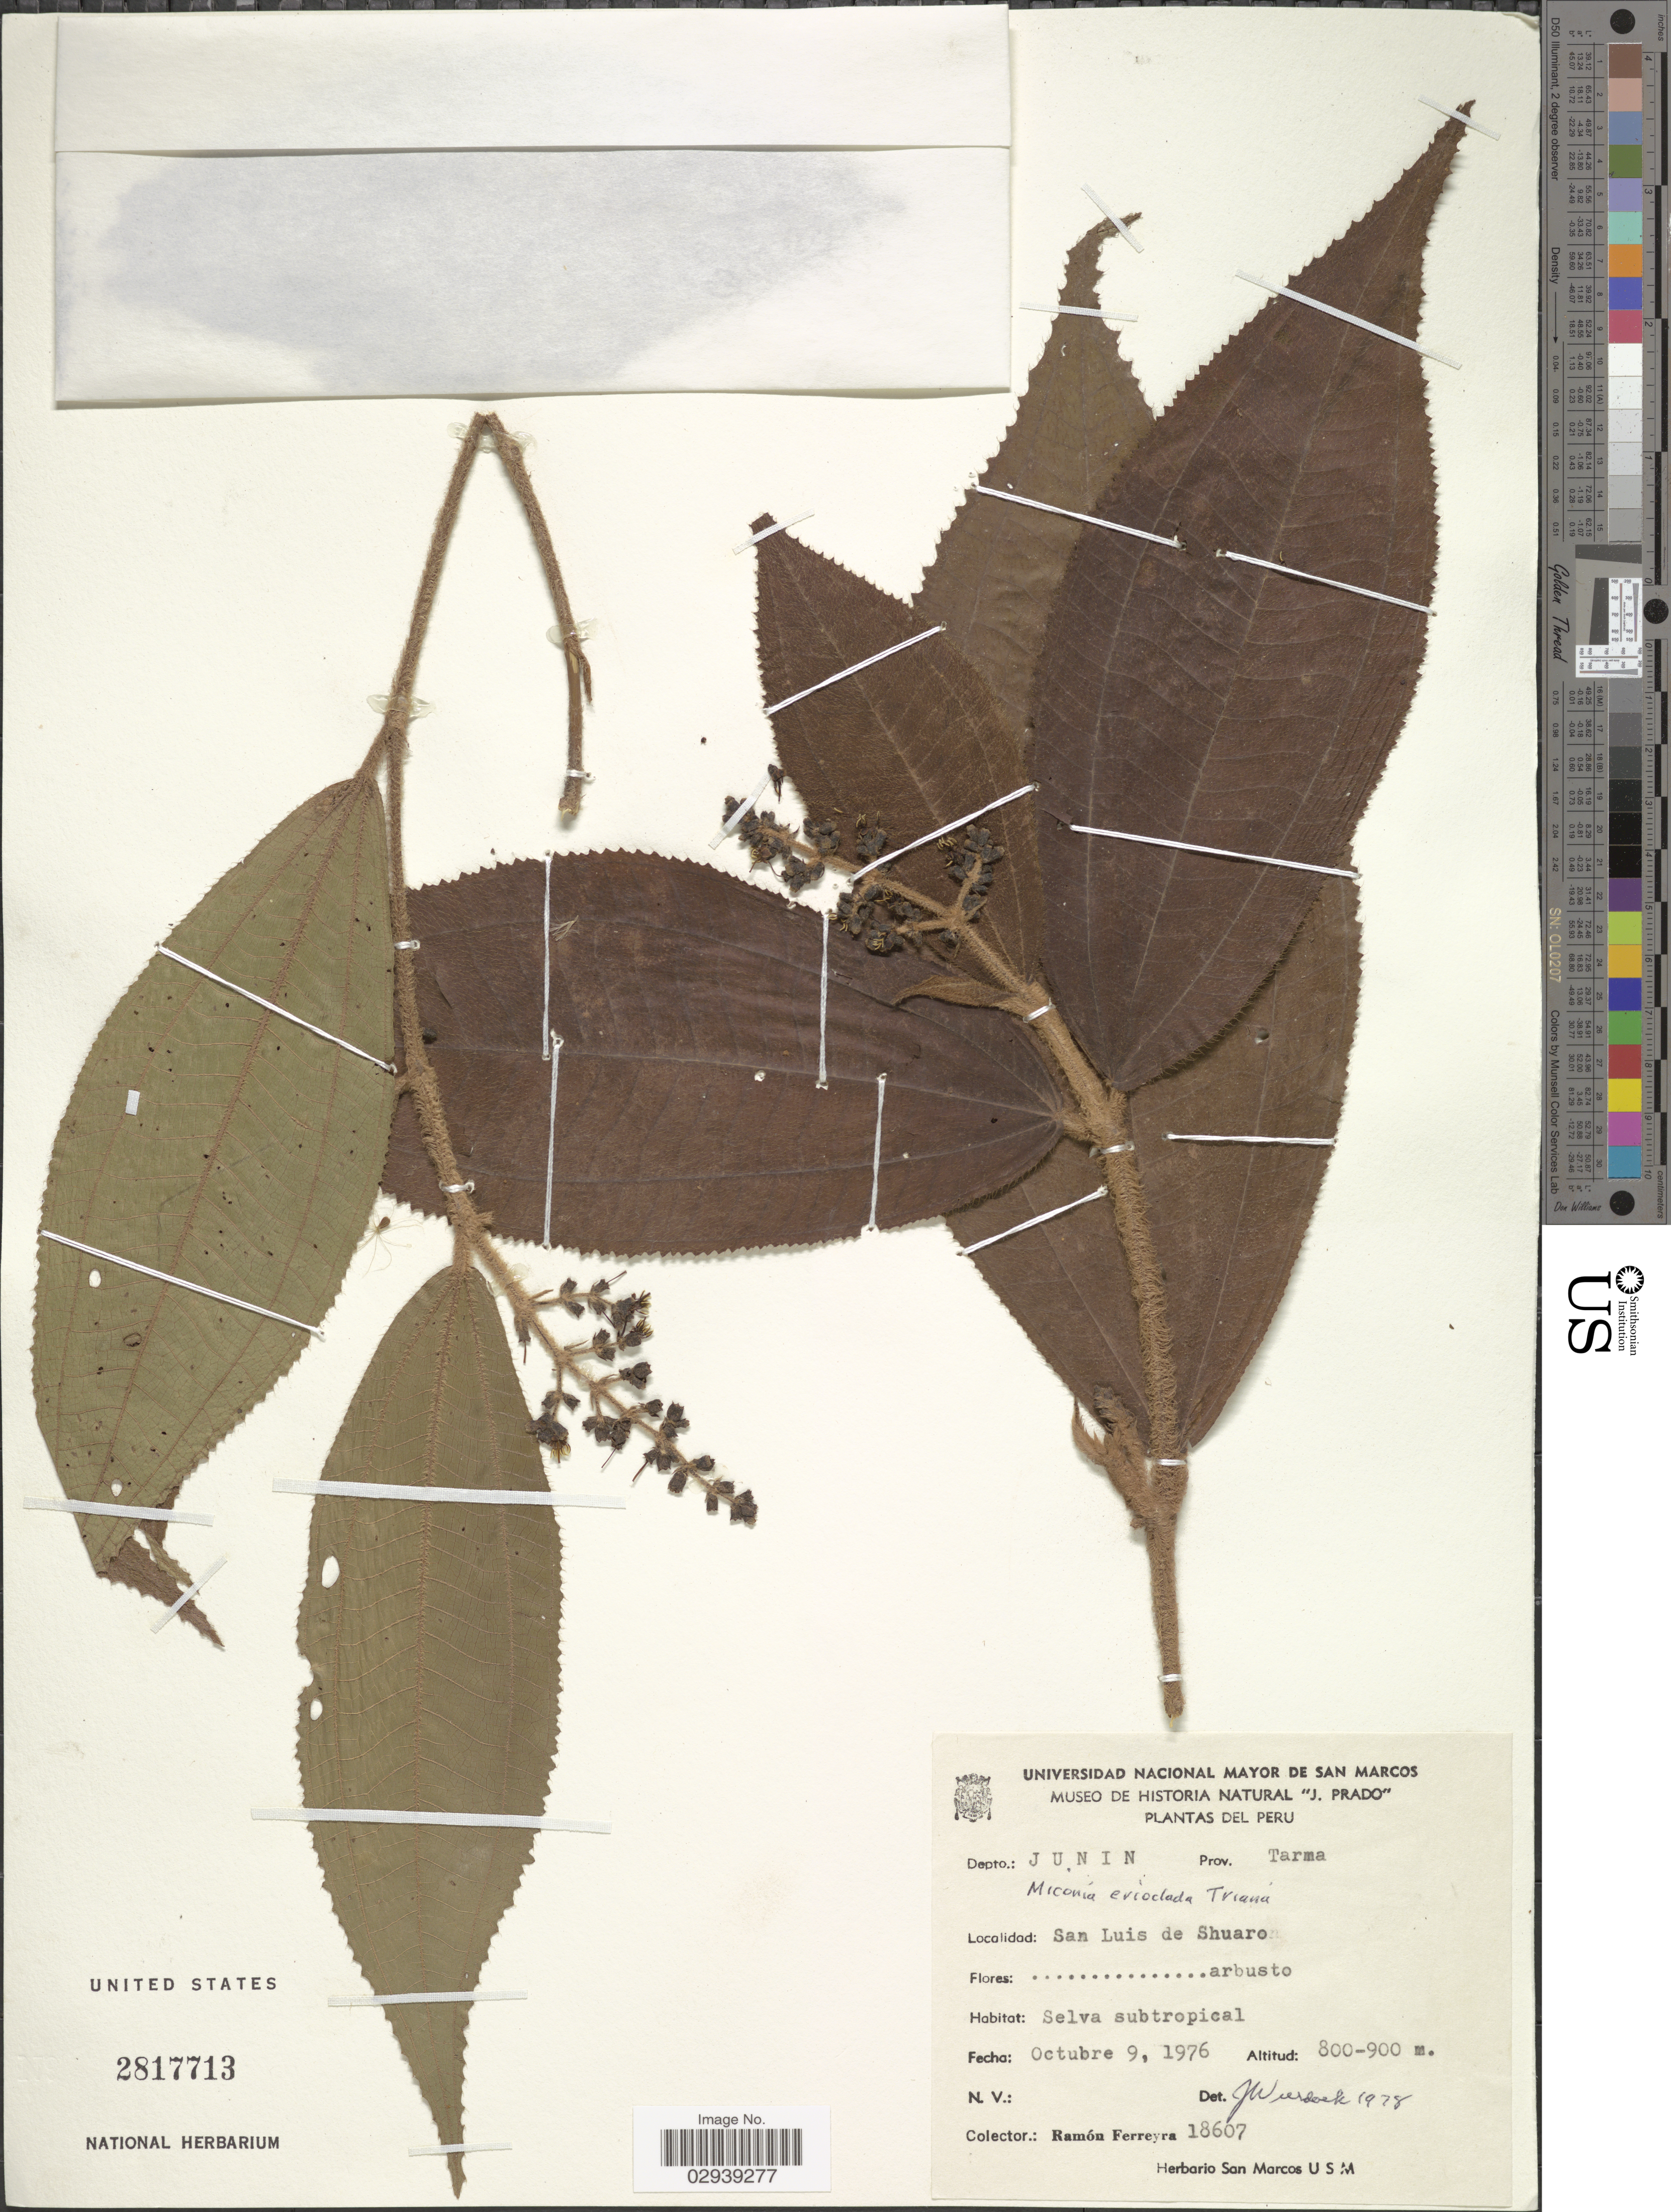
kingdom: Plantae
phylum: Tracheophyta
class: Magnoliopsida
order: Myrtales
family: Melastomataceae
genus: Miconia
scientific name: Miconia erioclada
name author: Triana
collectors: R. A. Ferreyra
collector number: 18607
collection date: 1976-10-09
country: Peru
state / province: Junín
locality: Depto.: Junin. Prov. Tarma. San Luis de Shuaro.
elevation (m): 800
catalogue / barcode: US 2817713